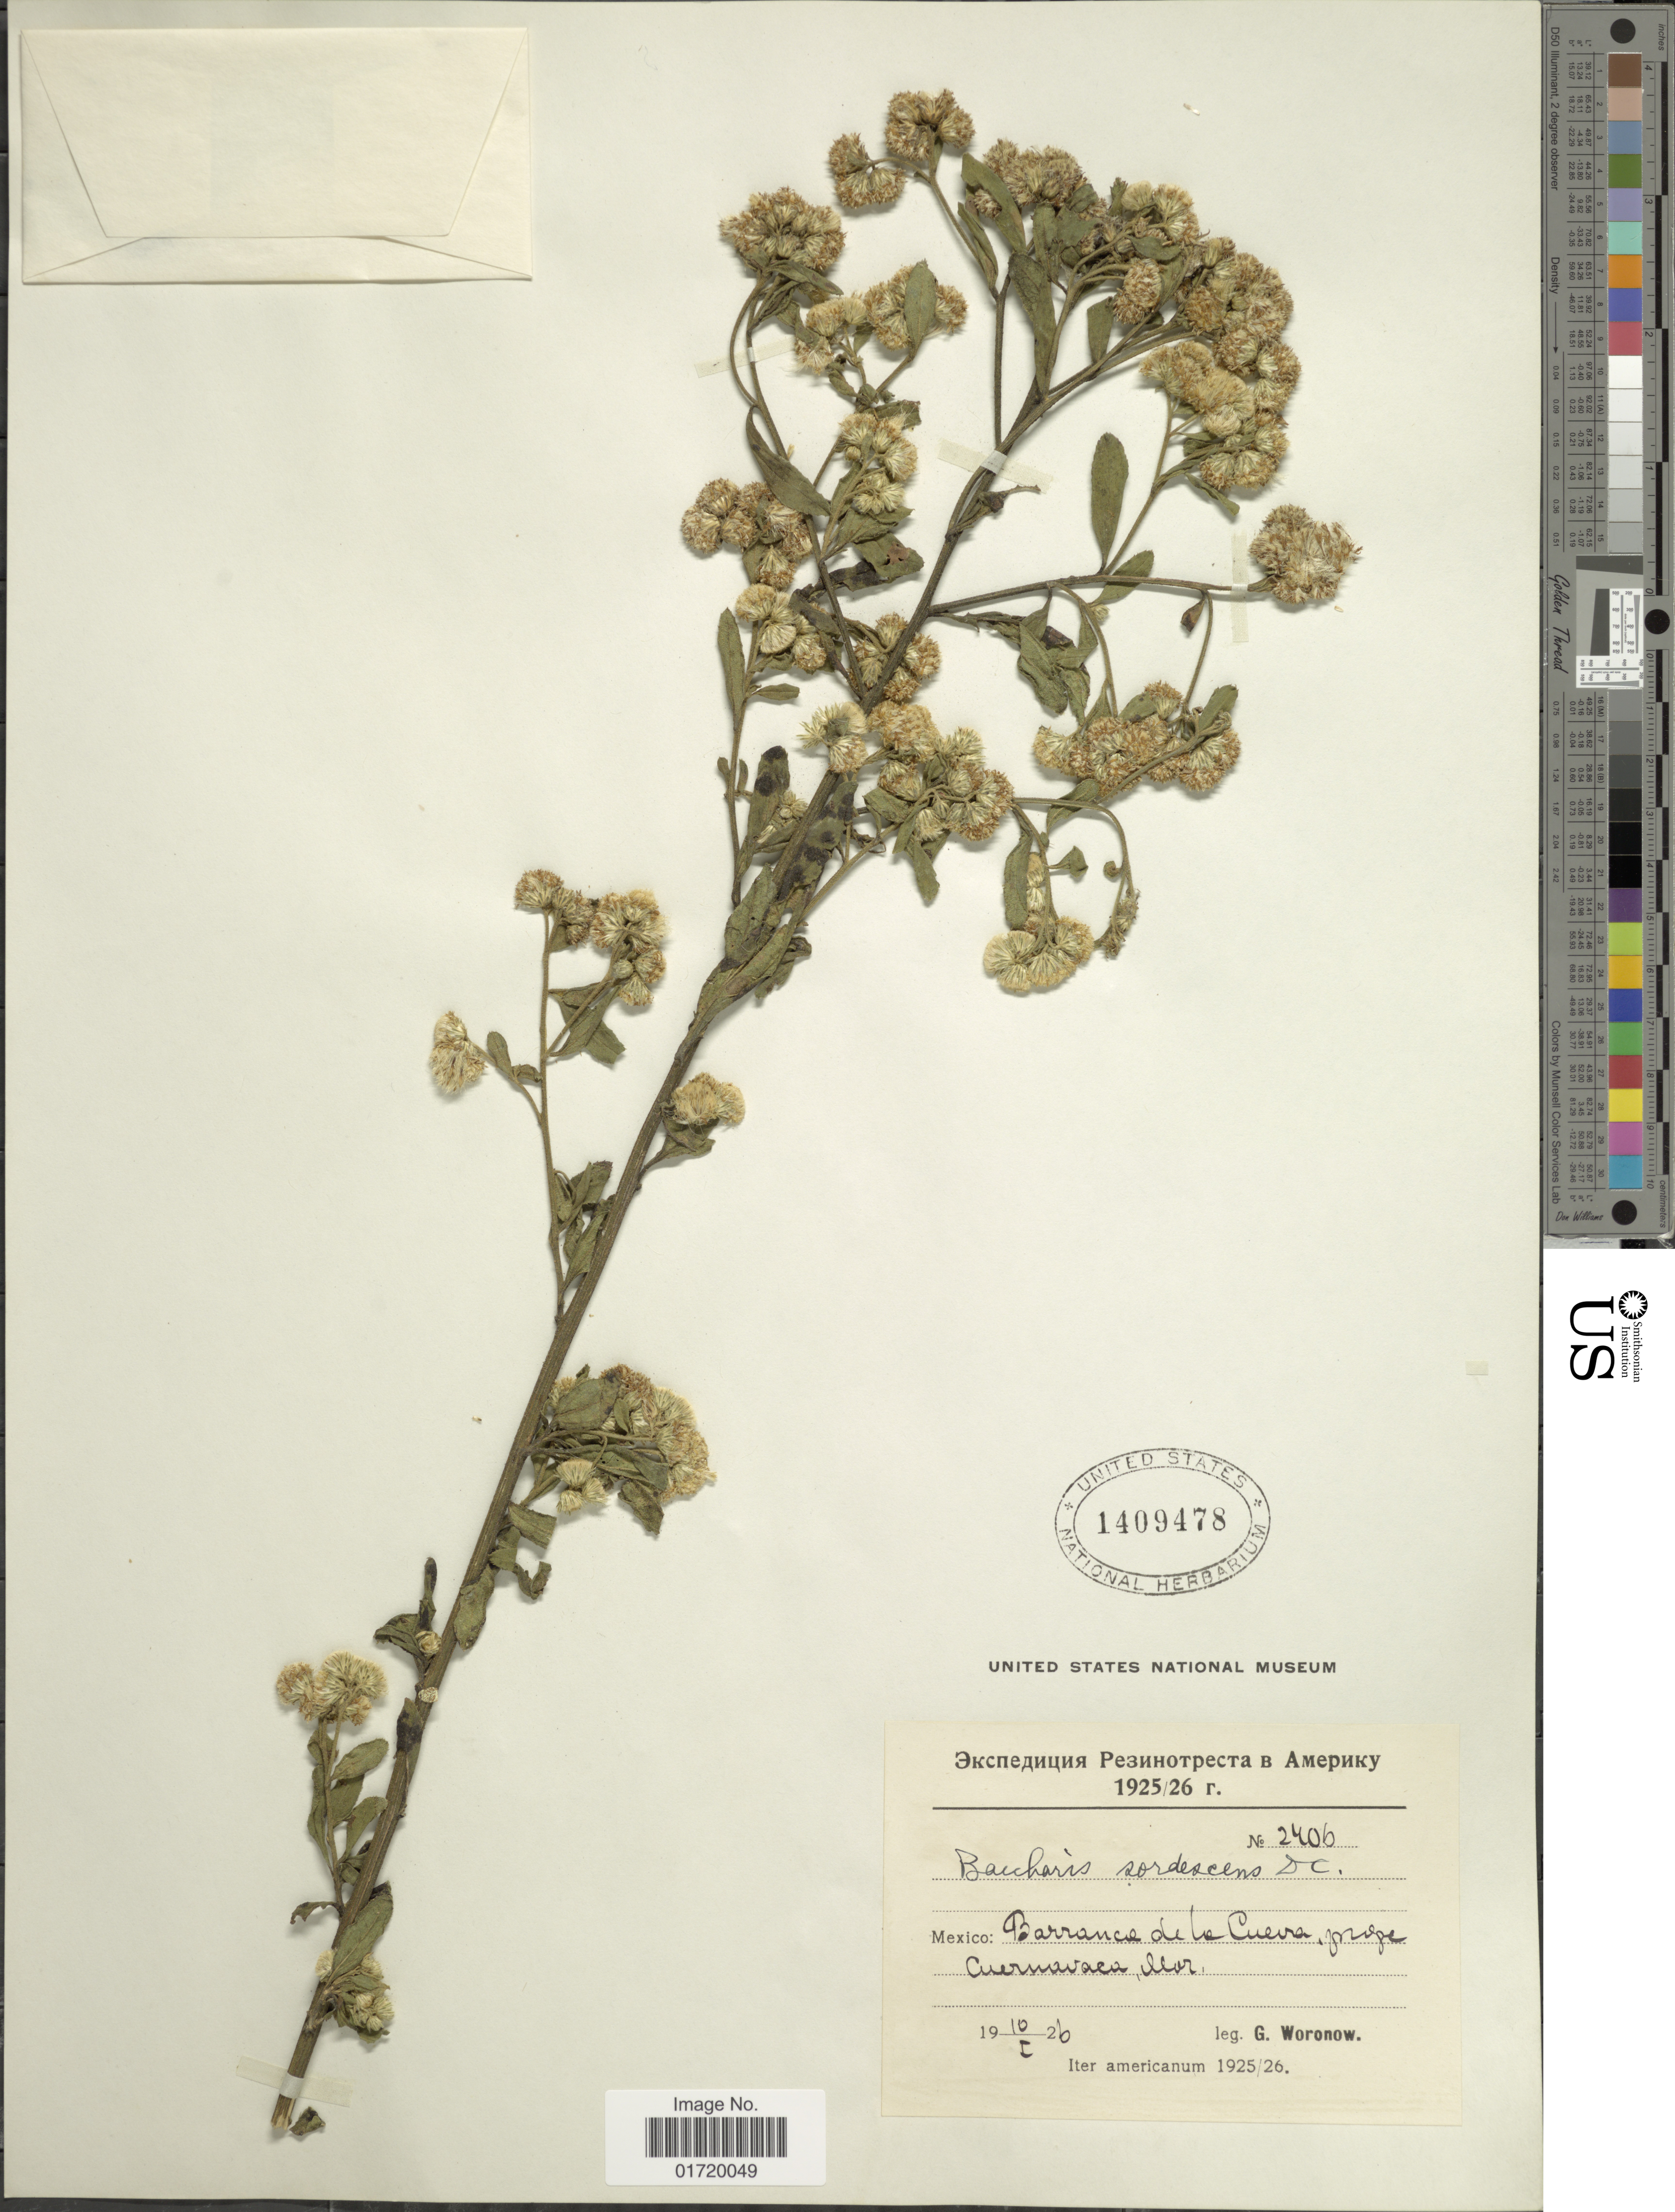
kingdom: Plantae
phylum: Tracheophyta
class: Magnoliopsida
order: Asterales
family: Asteraceae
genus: Baccharis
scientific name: Baccharis sordescens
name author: DC.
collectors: G. Woronow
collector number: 2406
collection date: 1926-01-10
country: Mexico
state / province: Morelos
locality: Barranca de la Cueva, prope Cuernavaca, Mor.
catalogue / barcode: US 1409478